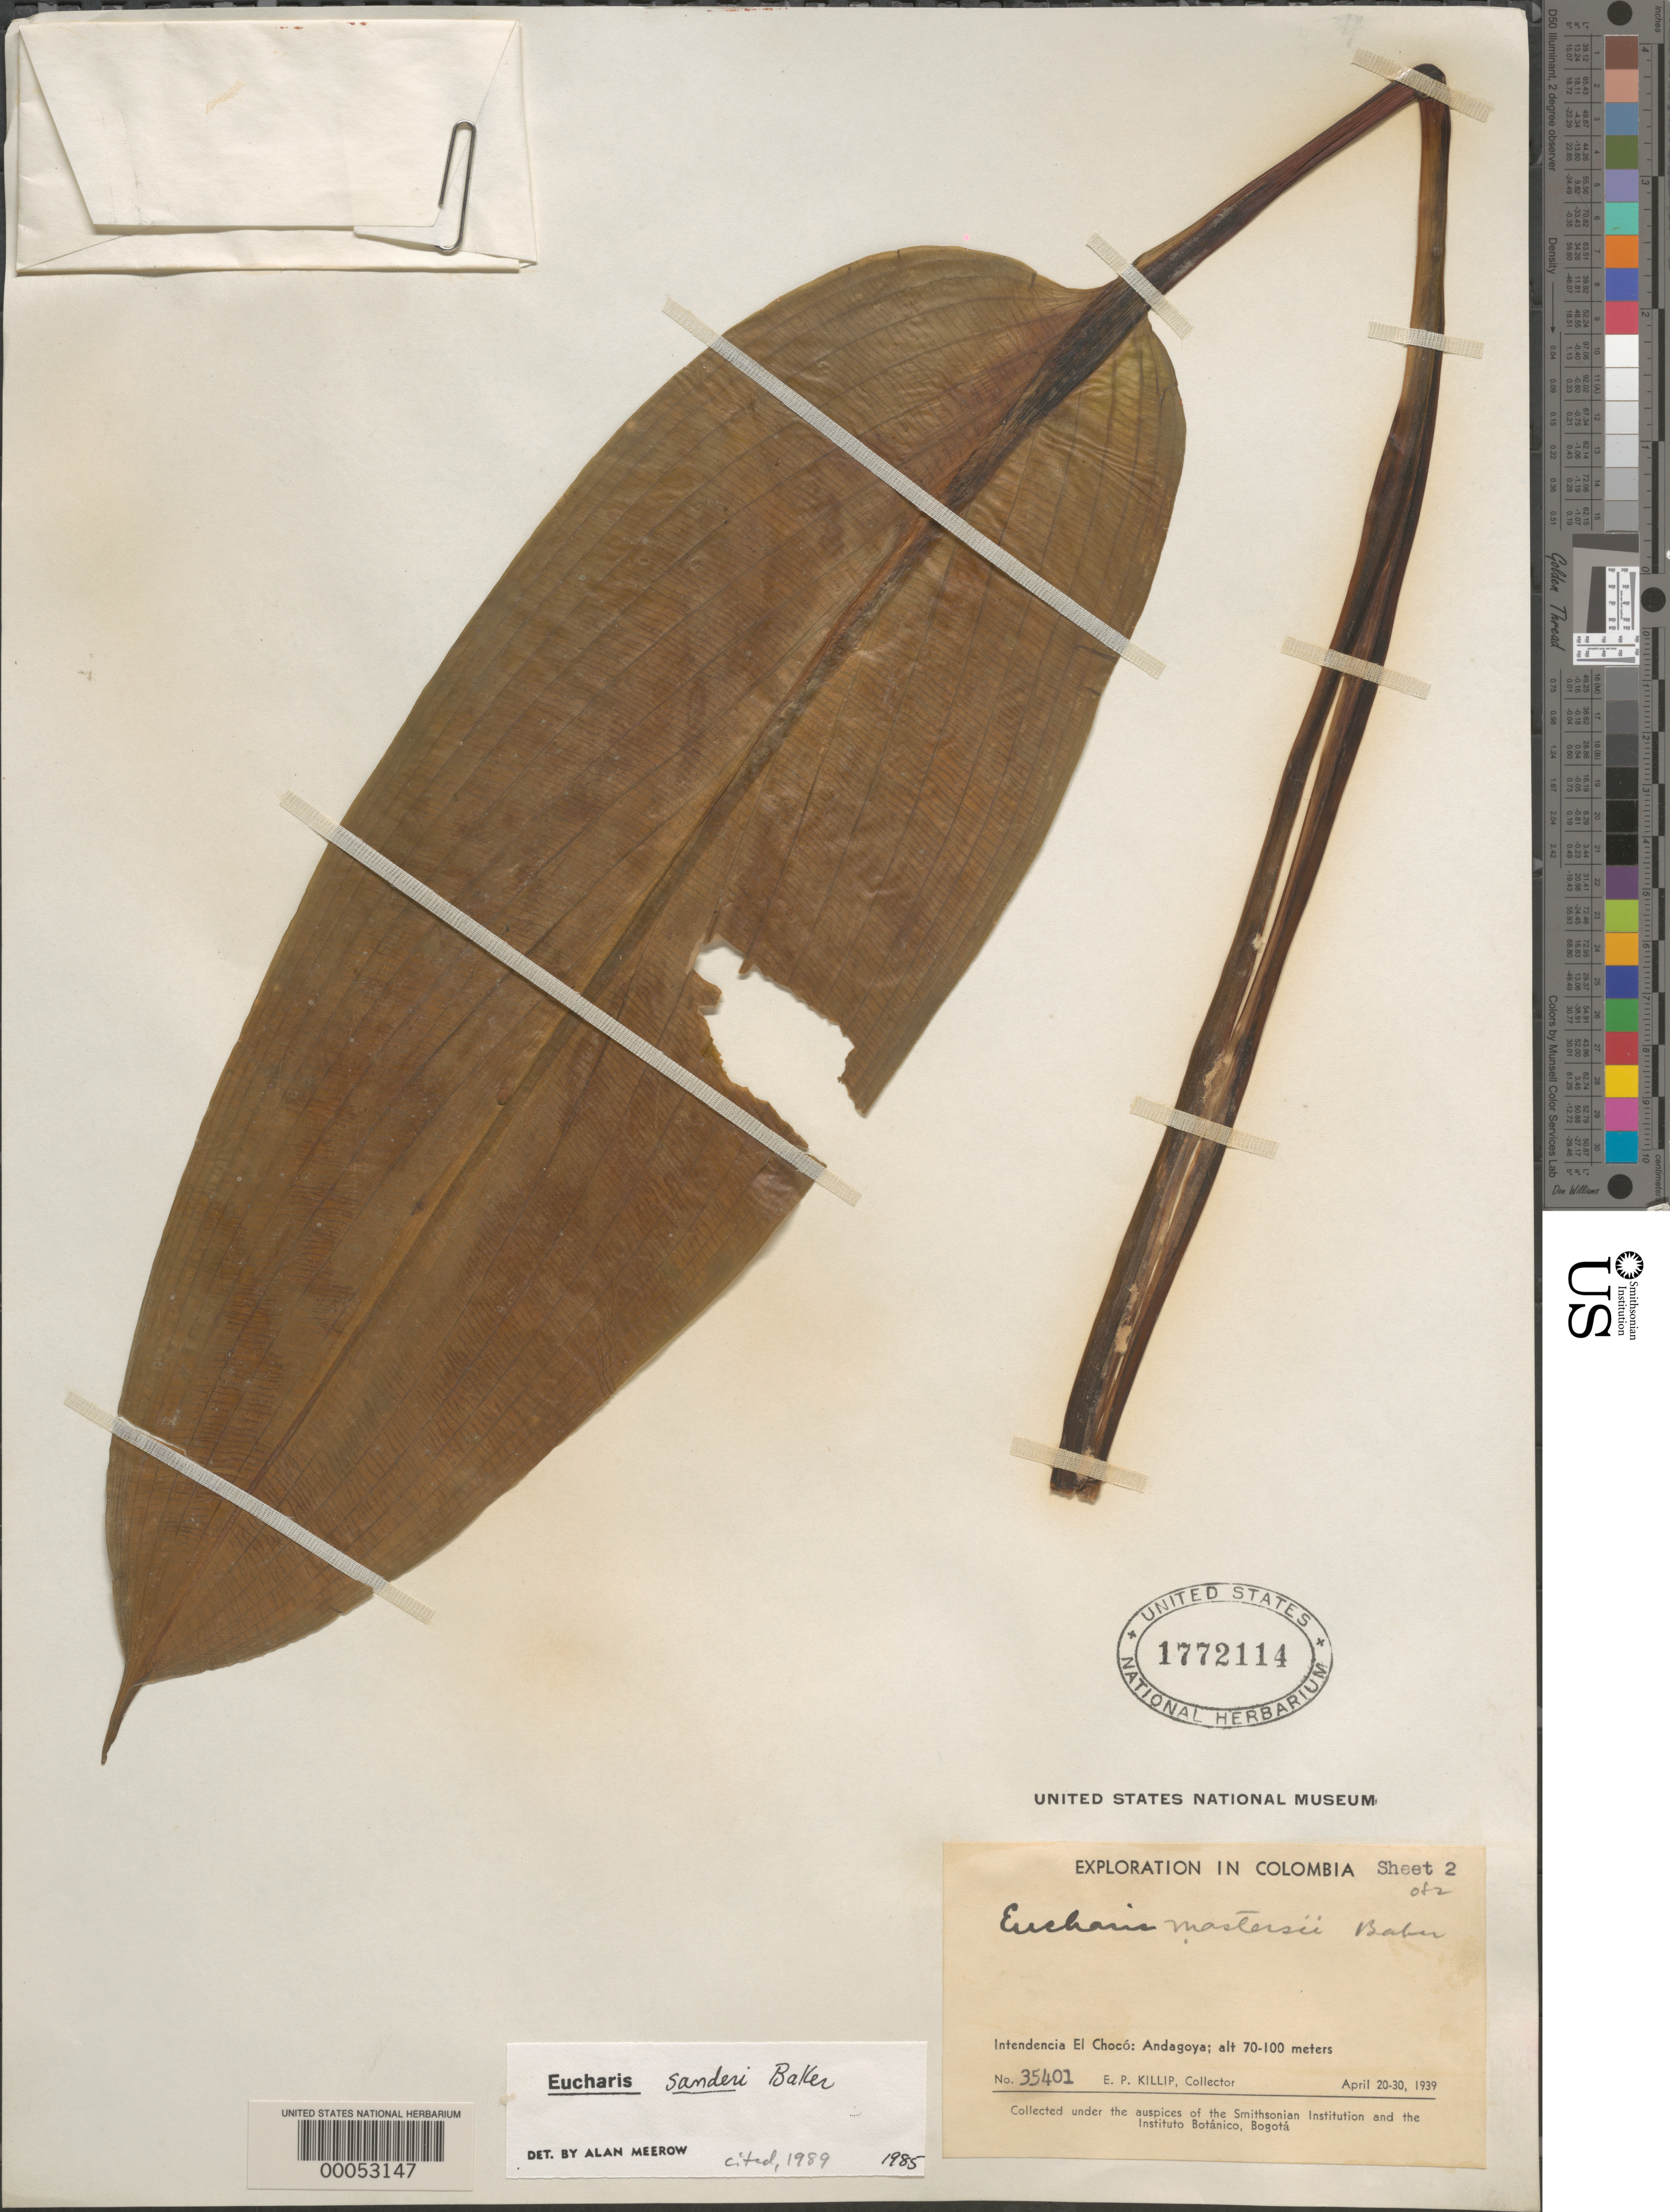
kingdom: Plantae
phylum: Tracheophyta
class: Liliopsida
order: Asparagales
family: Amaryllidaceae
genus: Eucharis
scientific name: Eucharis sanderi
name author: Baker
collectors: E. P. Killip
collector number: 35401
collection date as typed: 20 Apr 1939 to 30 Apr 1939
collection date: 1939-04-20/1939-04-30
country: Colombia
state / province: Chocó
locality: Andagoya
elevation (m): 70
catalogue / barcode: US 1772114